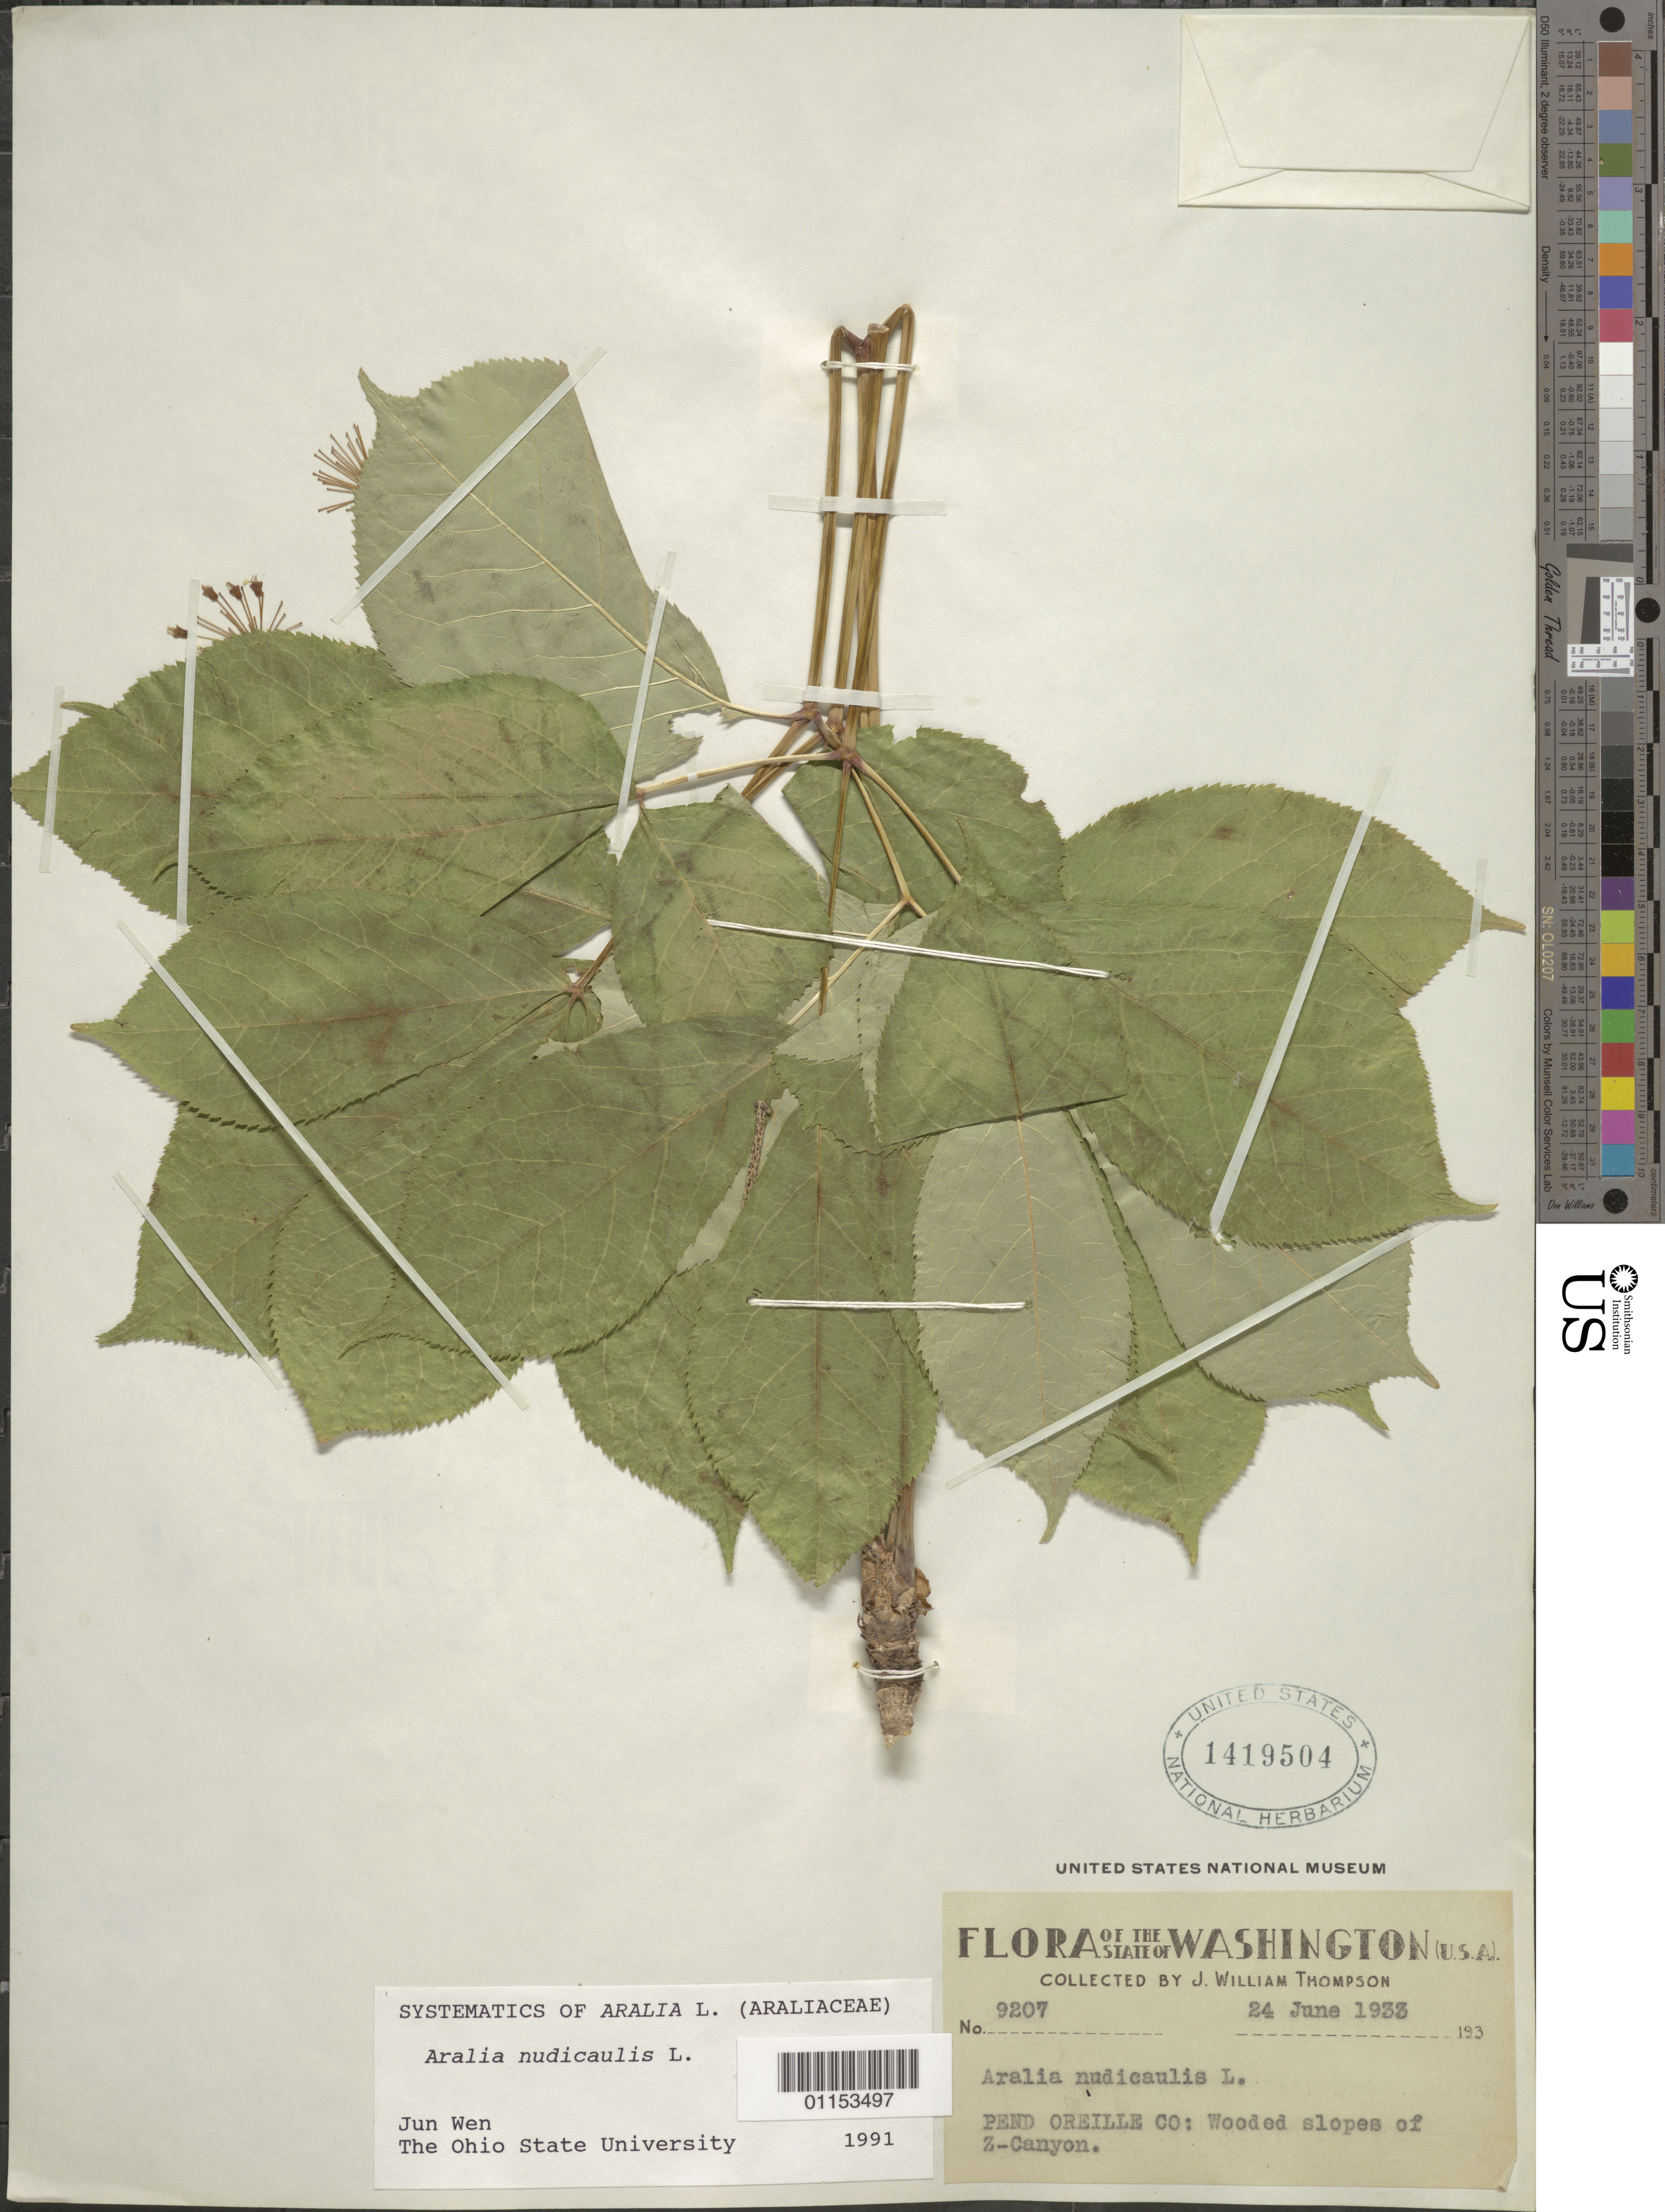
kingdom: Plantae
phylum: Tracheophyta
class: Magnoliopsida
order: Apiales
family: Araliaceae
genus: Aralia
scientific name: Aralia nudicaulis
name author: L.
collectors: J. W. Thompson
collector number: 9207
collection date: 1933-06-24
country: United States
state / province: Washington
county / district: Pend Oreille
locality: Z - Canyon.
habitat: Wooded slopes.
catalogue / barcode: US 1419504